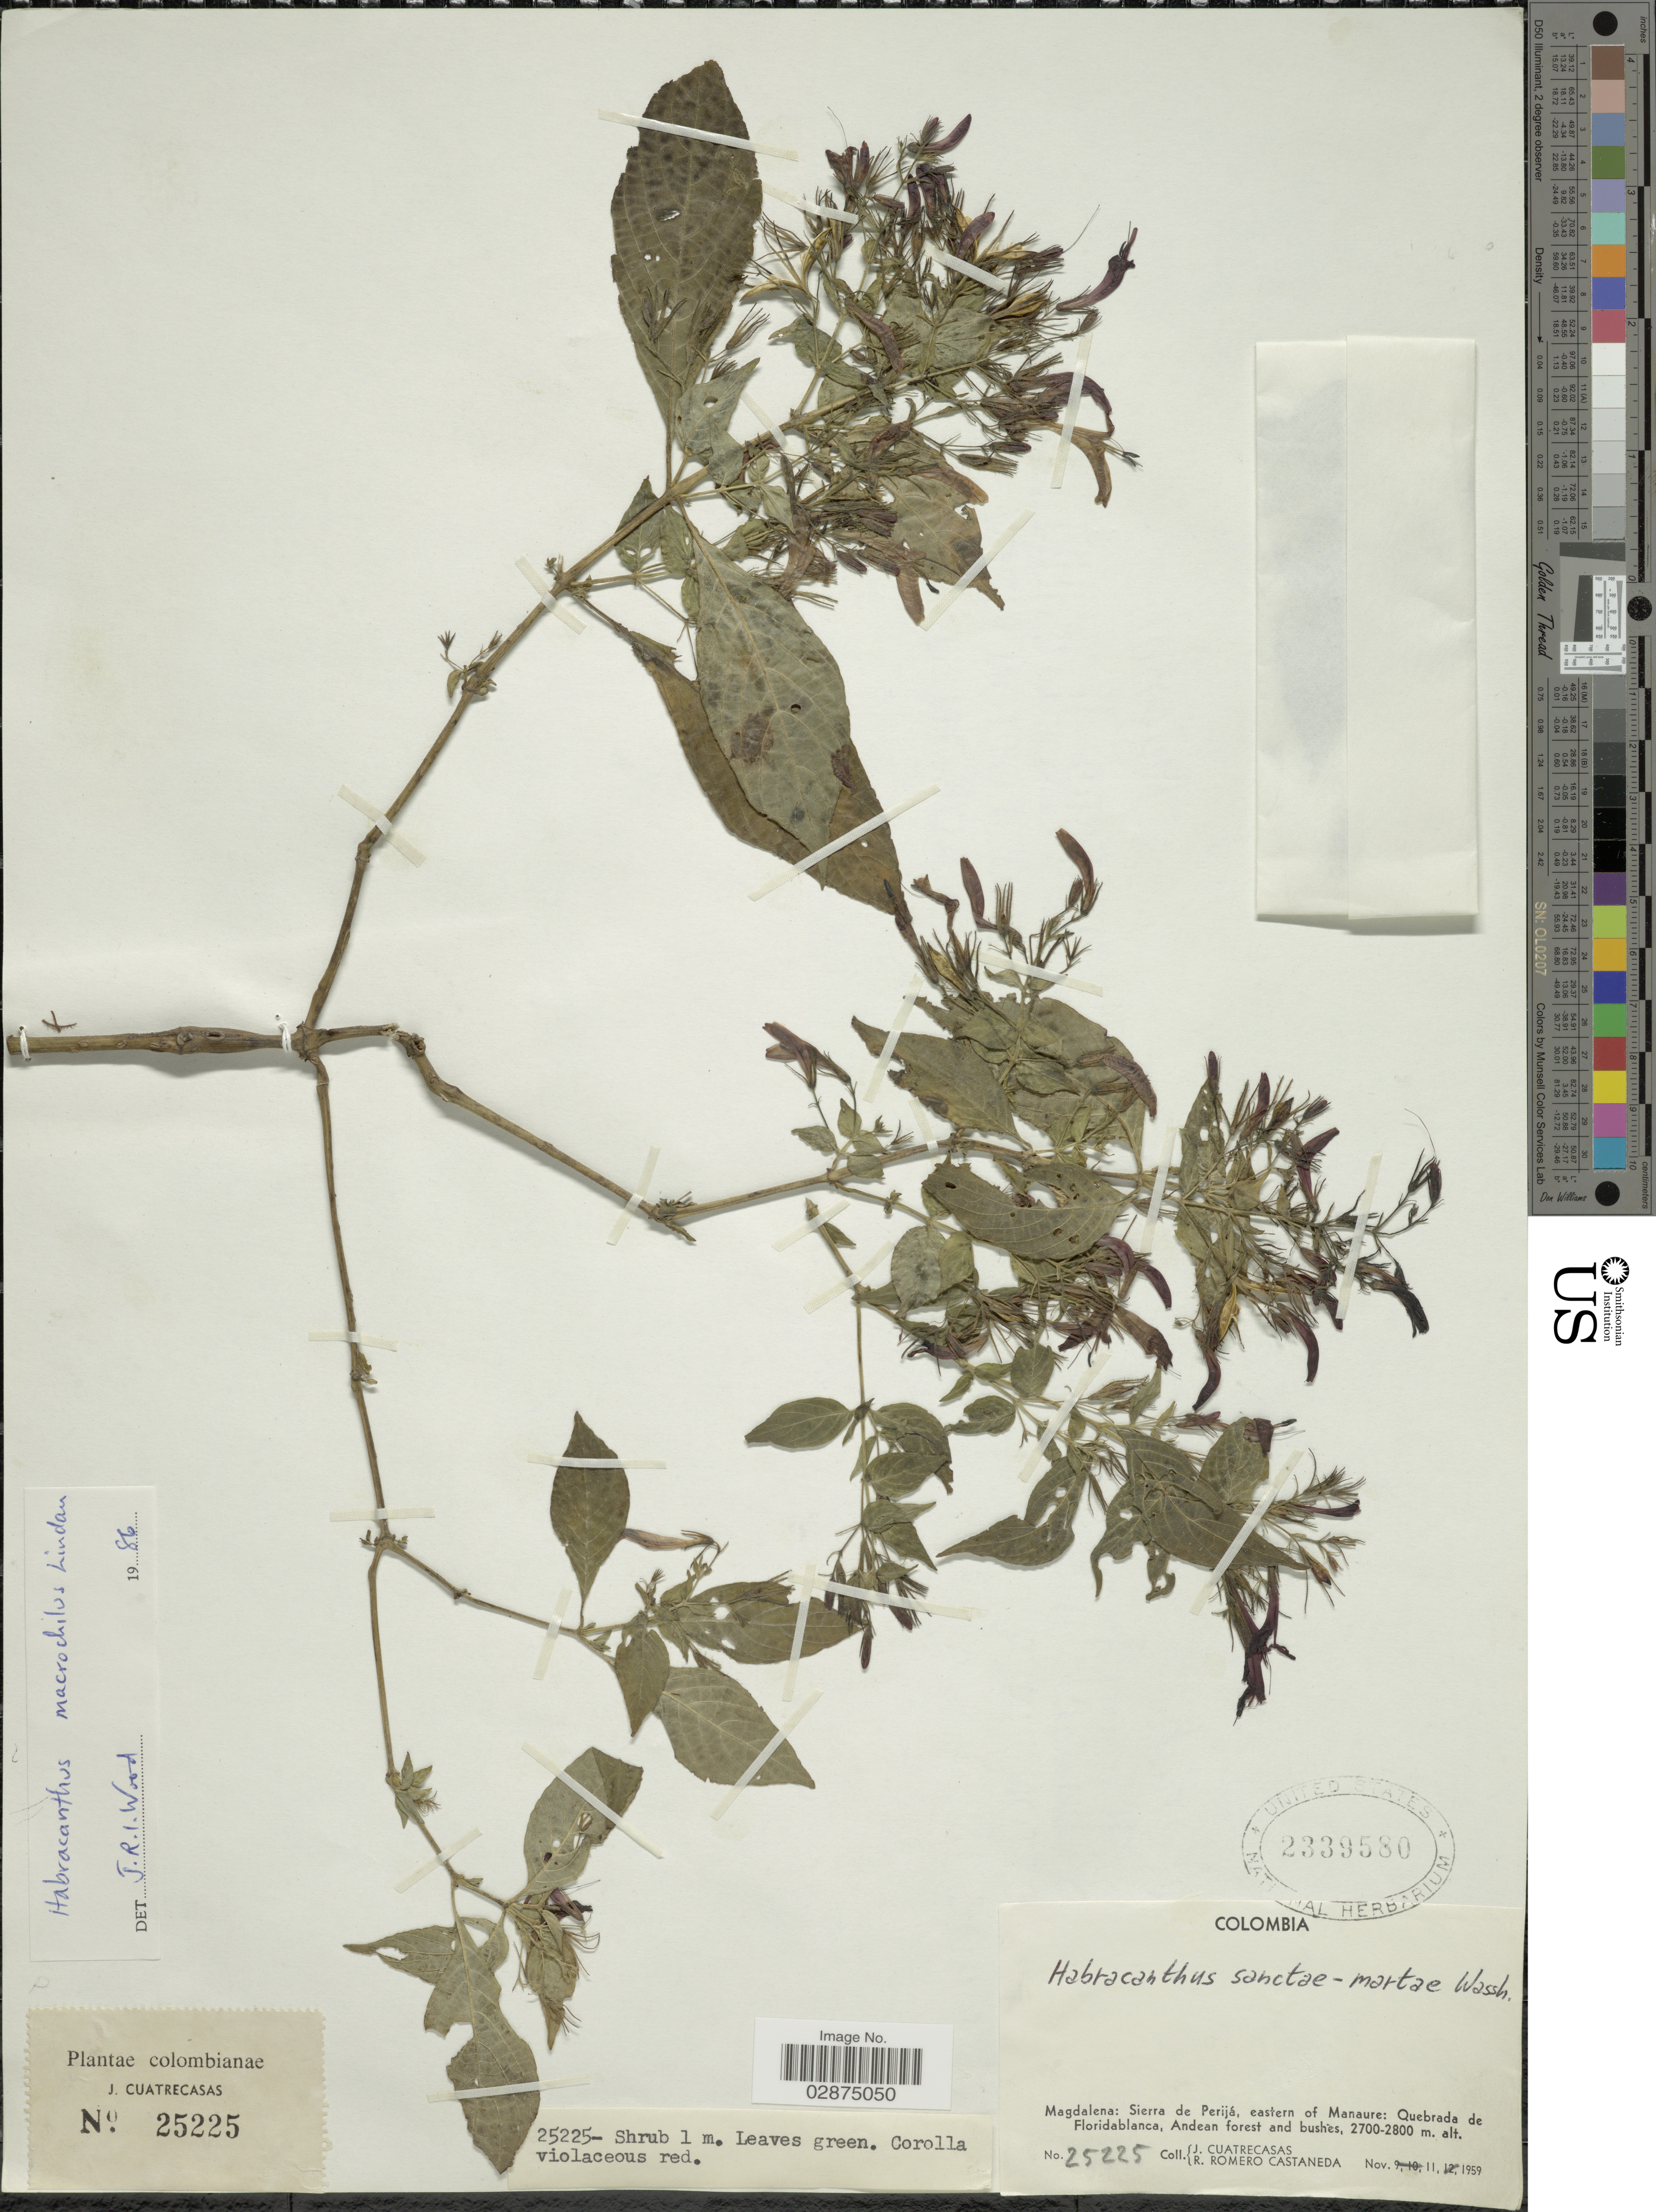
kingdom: Plantae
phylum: Tracheophyta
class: Magnoliopsida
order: Lamiales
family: Acanthaceae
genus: Habracanthus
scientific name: Habracanthus macrochilus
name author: Lindau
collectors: J. Cuatrecasas & R. Romero Castañeda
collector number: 25225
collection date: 1959-11-11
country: Colombia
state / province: Magdalena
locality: Sierra de Perijá, eastern of Manaure: Quebrada de Floridablanca, Andean forest and bushes.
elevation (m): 2700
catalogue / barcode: US 2339580